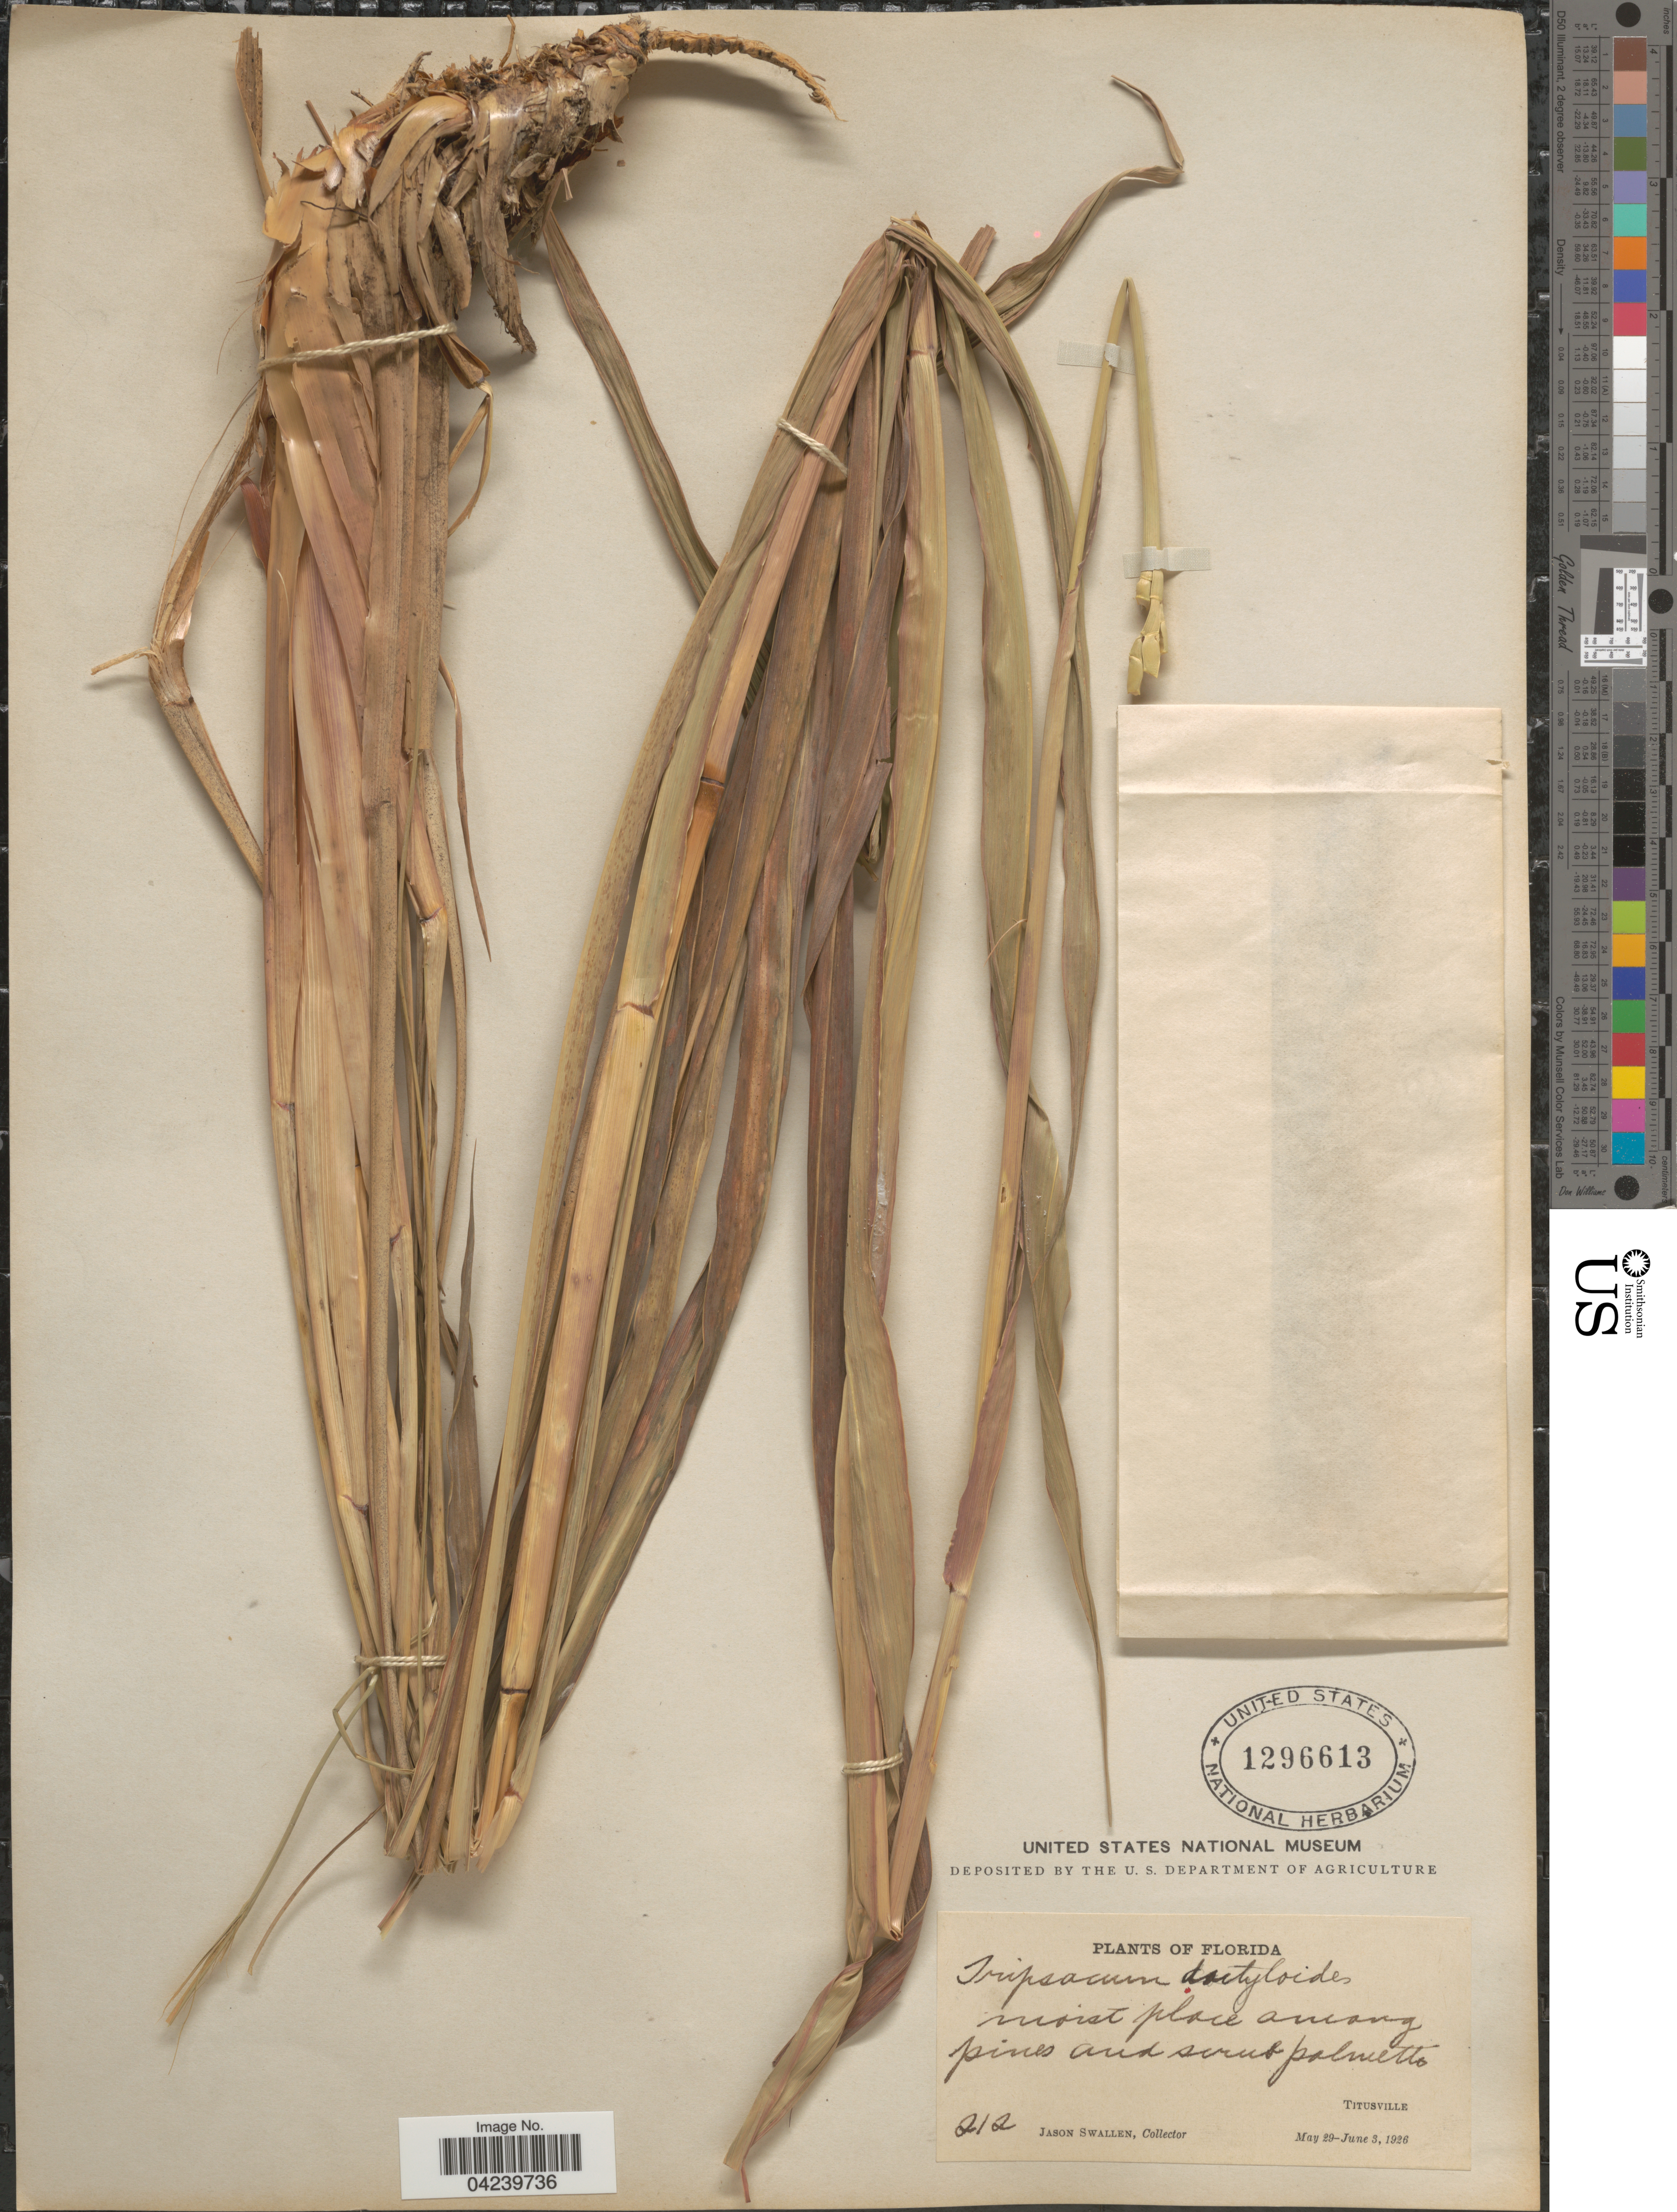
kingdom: Plantae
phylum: Tracheophyta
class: Liliopsida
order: Poales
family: Poaceae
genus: Tripsacum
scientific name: Tripsacum dactyloides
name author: (L.) L.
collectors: J. R. Swallen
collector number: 212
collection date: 1926-05-29/1926-06-03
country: United States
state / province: Florida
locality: Titusville.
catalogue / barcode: US 1296613